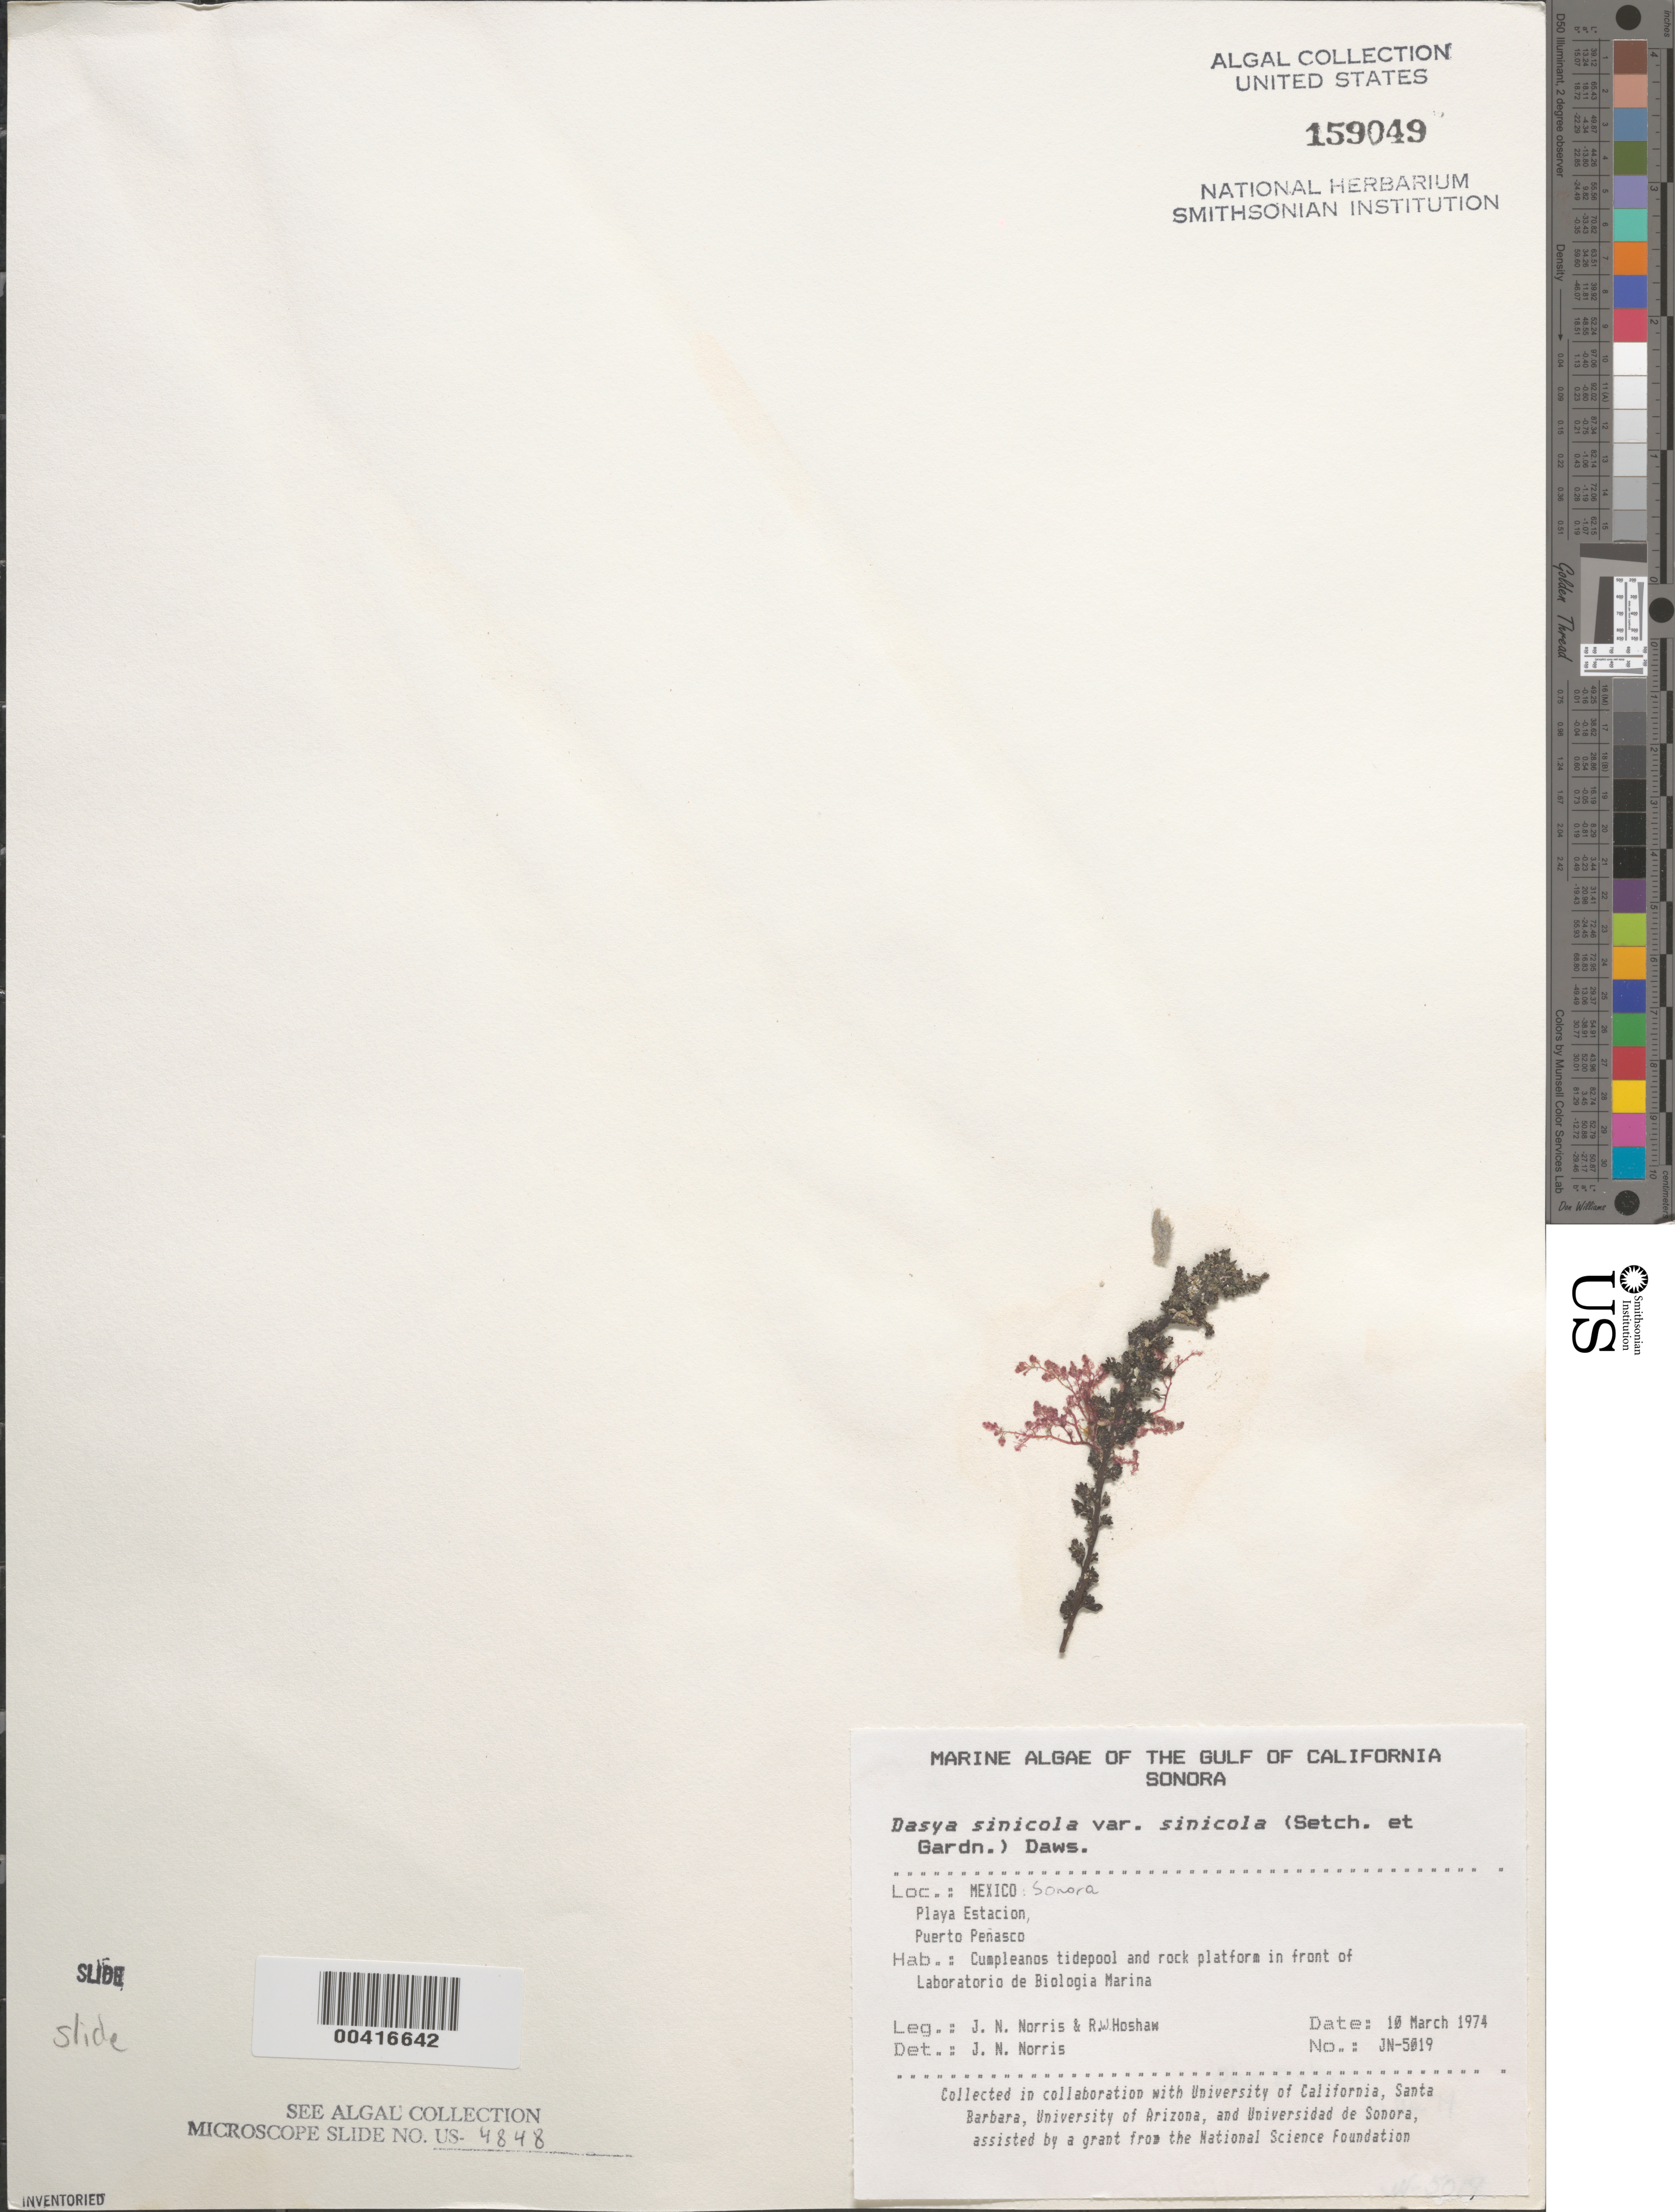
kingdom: Plantae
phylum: Rhodophyta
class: Florideophyceae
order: Ceramiales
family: Dasyaceae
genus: Dasya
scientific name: Dasya sinicola var. sinicola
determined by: Norris, James N.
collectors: J. N. Norris & R. Hoshaw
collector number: JN-5019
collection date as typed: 10 Mar 1974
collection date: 1974-03-10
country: Mexico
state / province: Sonora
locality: Playa Estacion, Puerto Penasco, Cumpleanos Tide Pool and Laboratorio de Biologia Marina shore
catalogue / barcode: US 159049